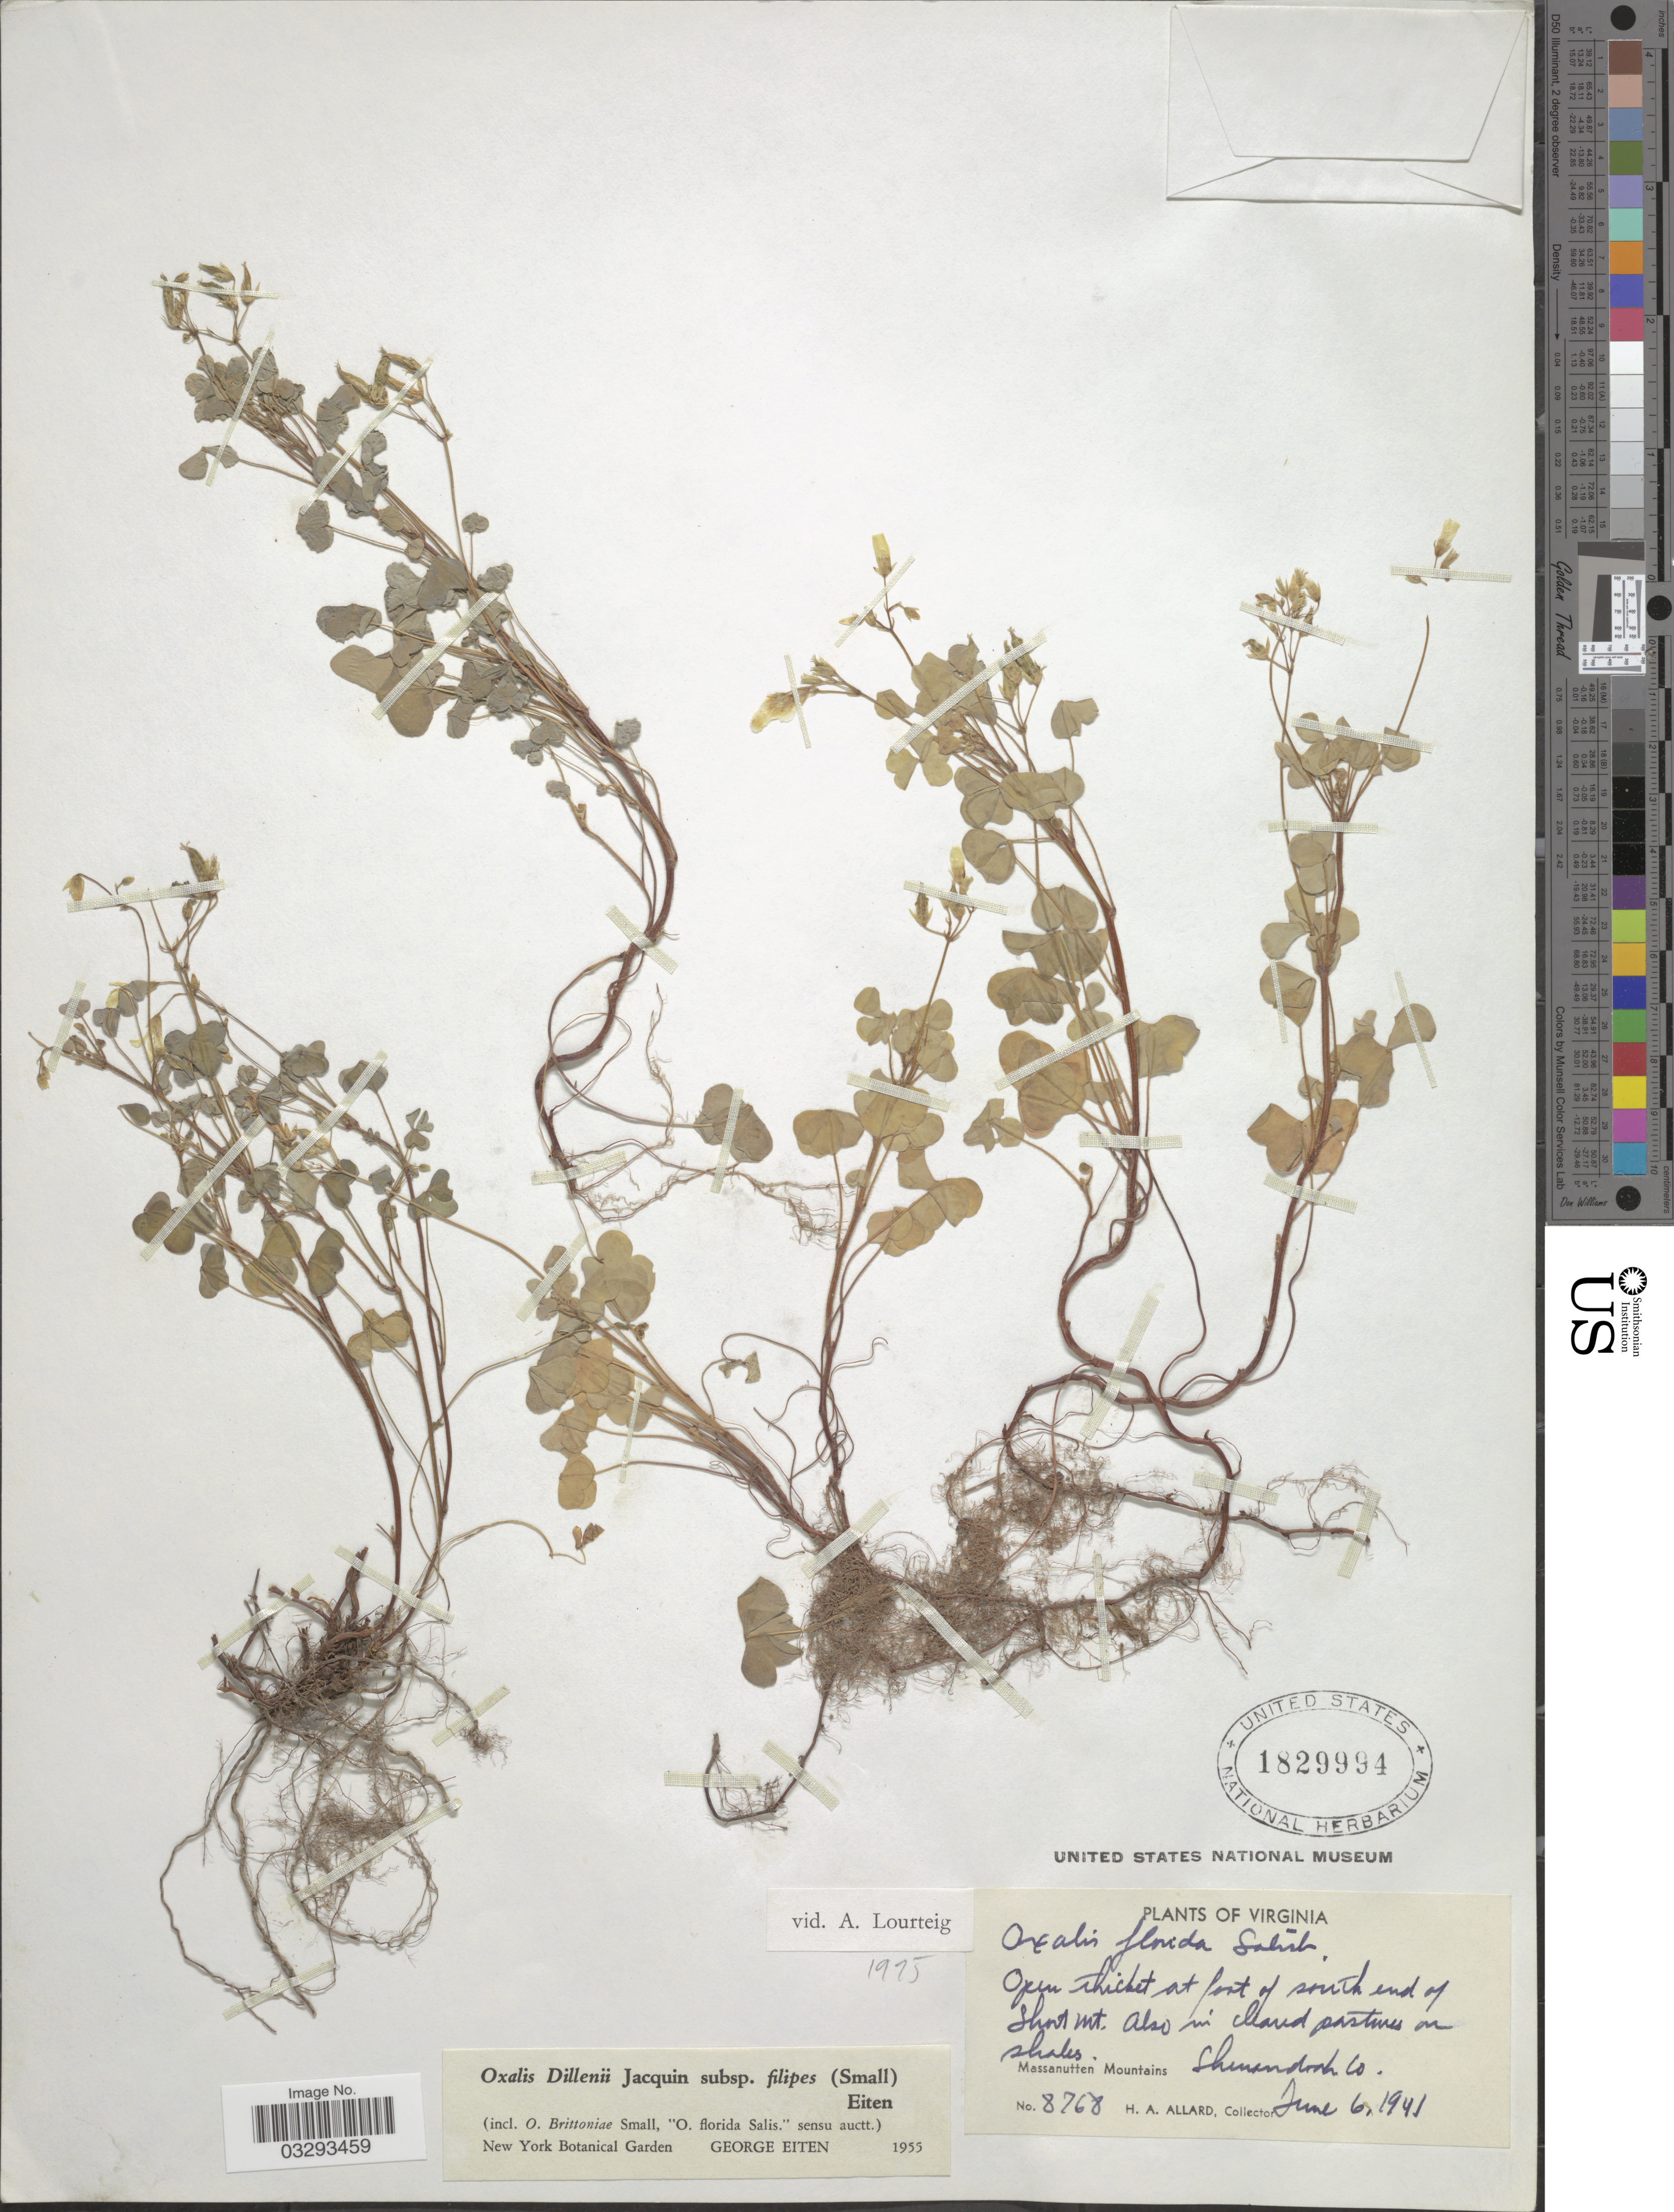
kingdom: Plantae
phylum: Tracheophyta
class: Magnoliopsida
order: Oxalidales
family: Oxalidaceae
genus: Oxalis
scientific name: Oxalis florida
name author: Salisb.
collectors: H. A. Allard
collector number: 8768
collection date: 1941-06-06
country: United States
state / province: Virginia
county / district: Shenandoah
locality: Open thicket at foot of south end of Short Mt. Also in cleared pastures on shales. Massanutten Mountains. Shenandoah Co.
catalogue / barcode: US 1829994